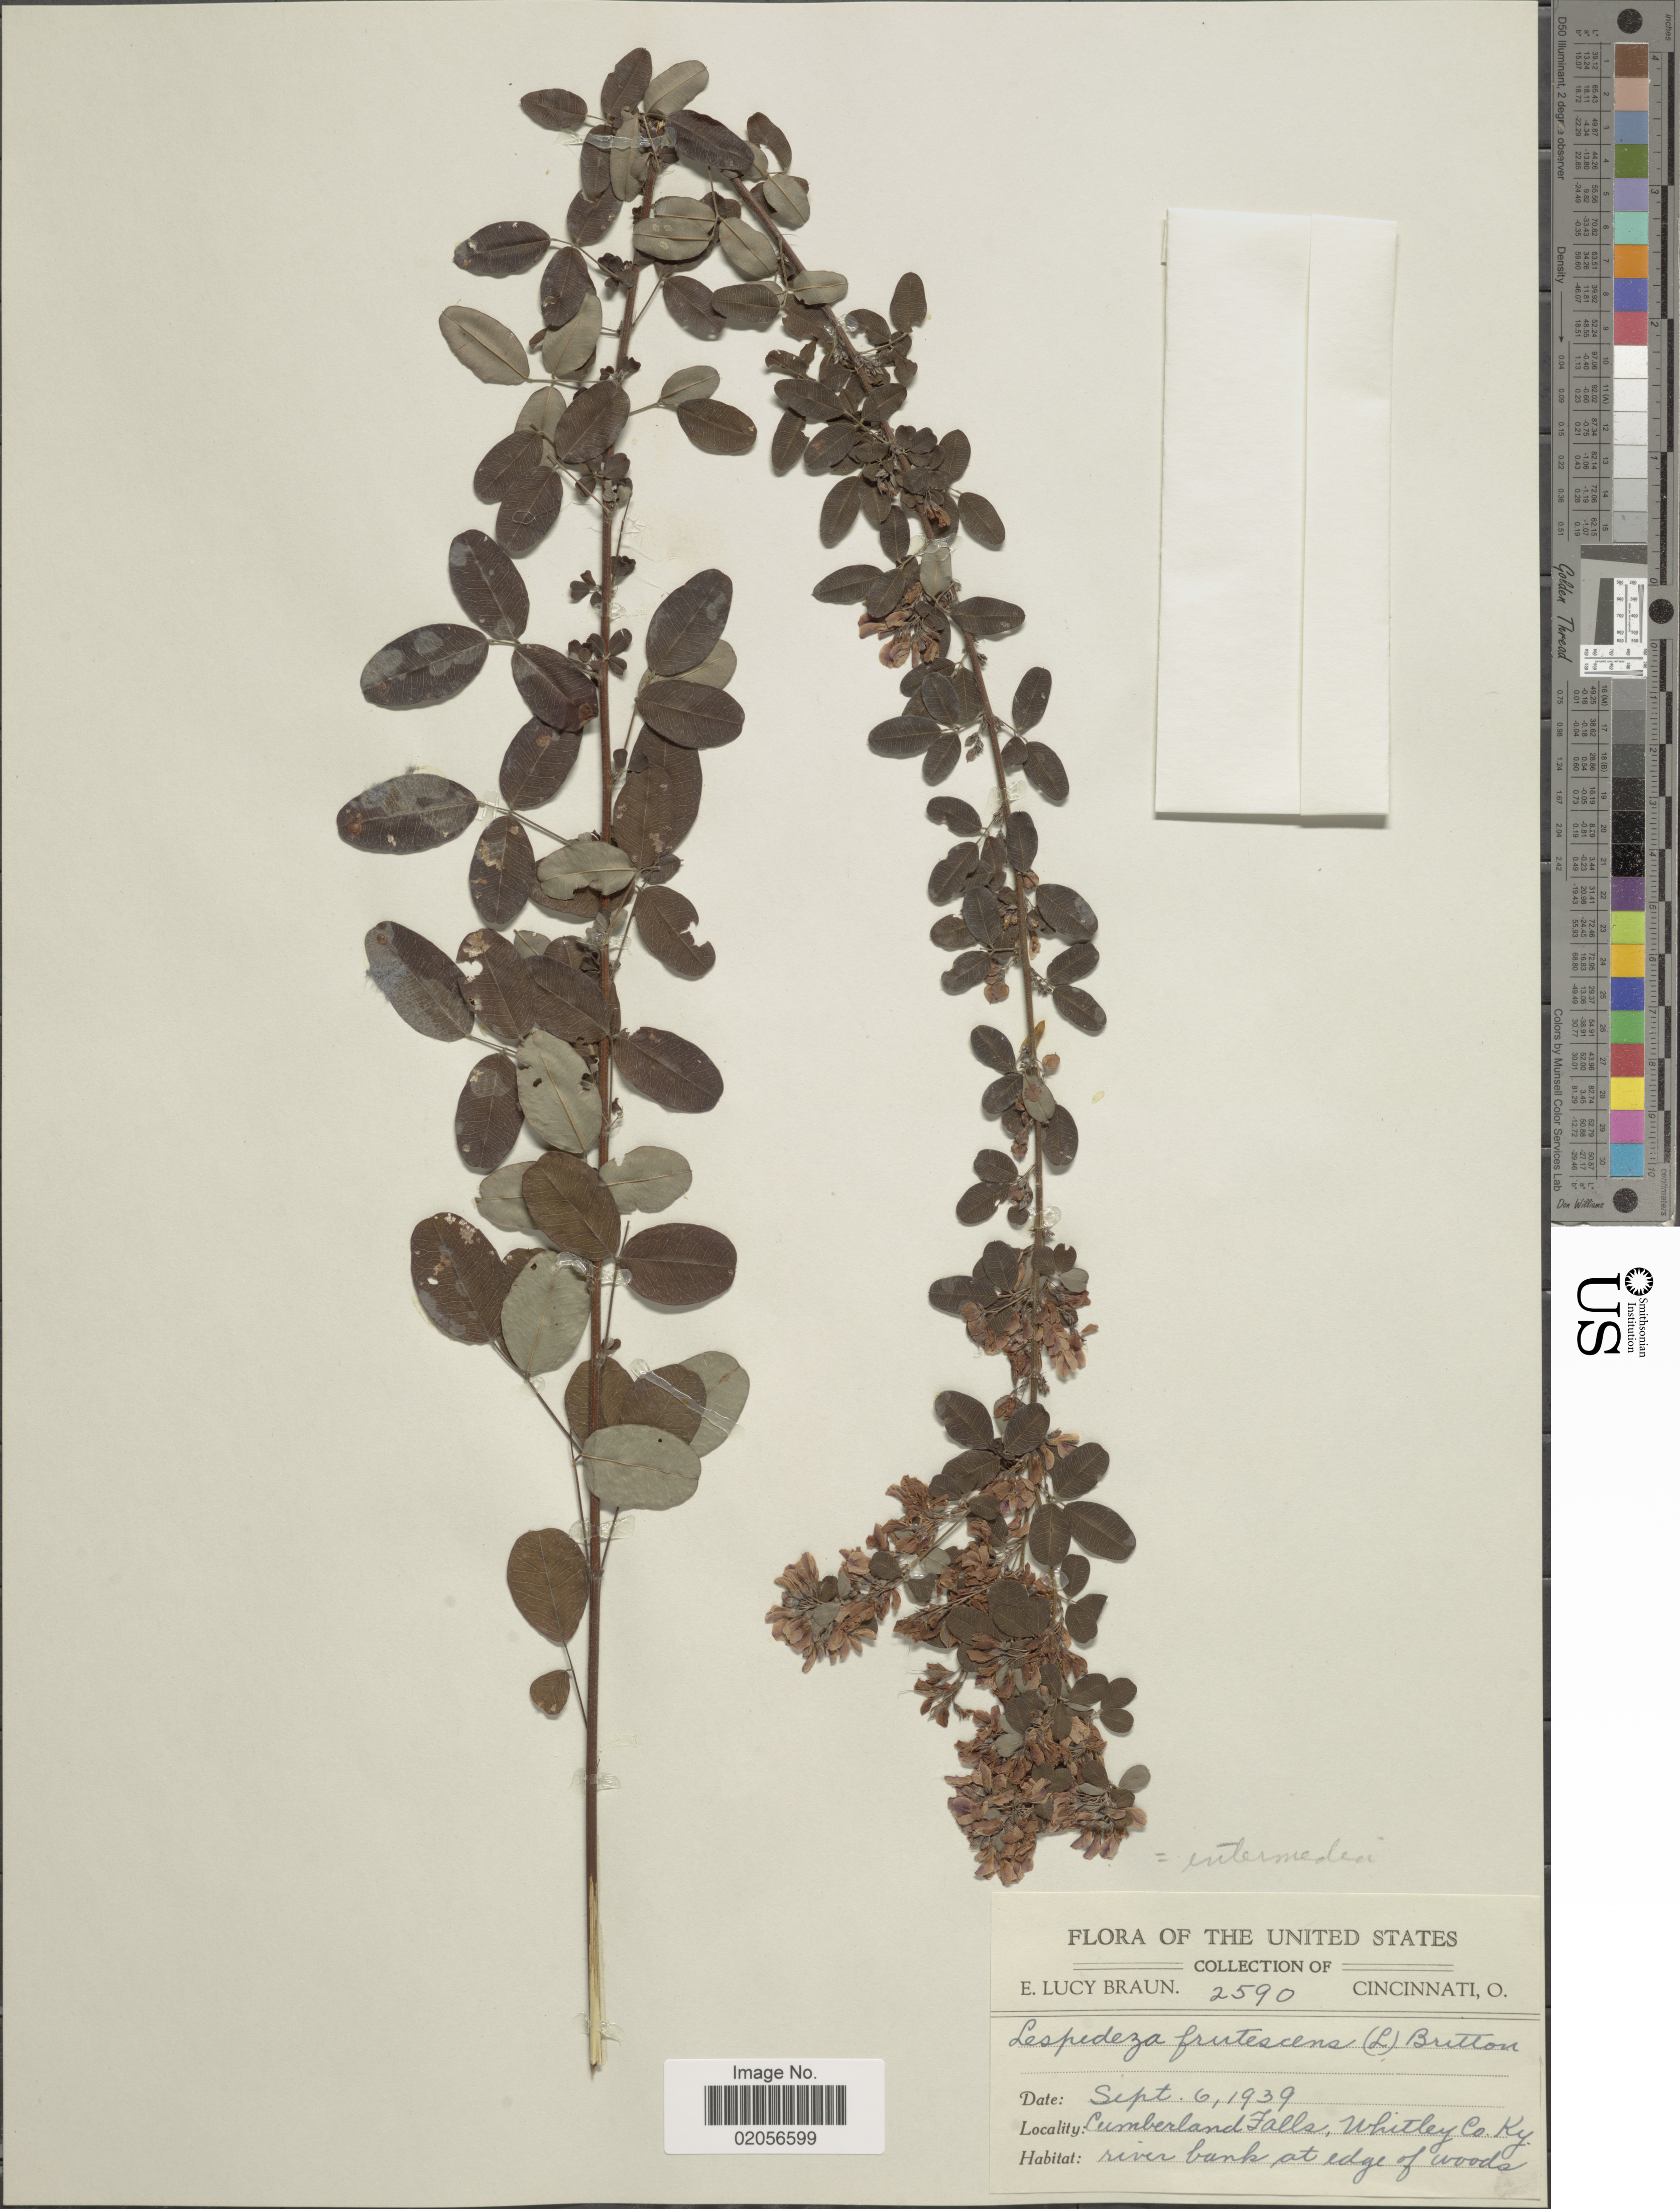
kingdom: Plantae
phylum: Tracheophyta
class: Magnoliopsida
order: Fabales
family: Fabaceae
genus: Lespedeza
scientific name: Lespedeza intermedia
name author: (S. Watson) Britton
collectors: E. L. Braun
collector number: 2590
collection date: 1939-09-06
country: United States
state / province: Kentucky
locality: Cumberland Falls, Whitley Co. river bank at edge of woods